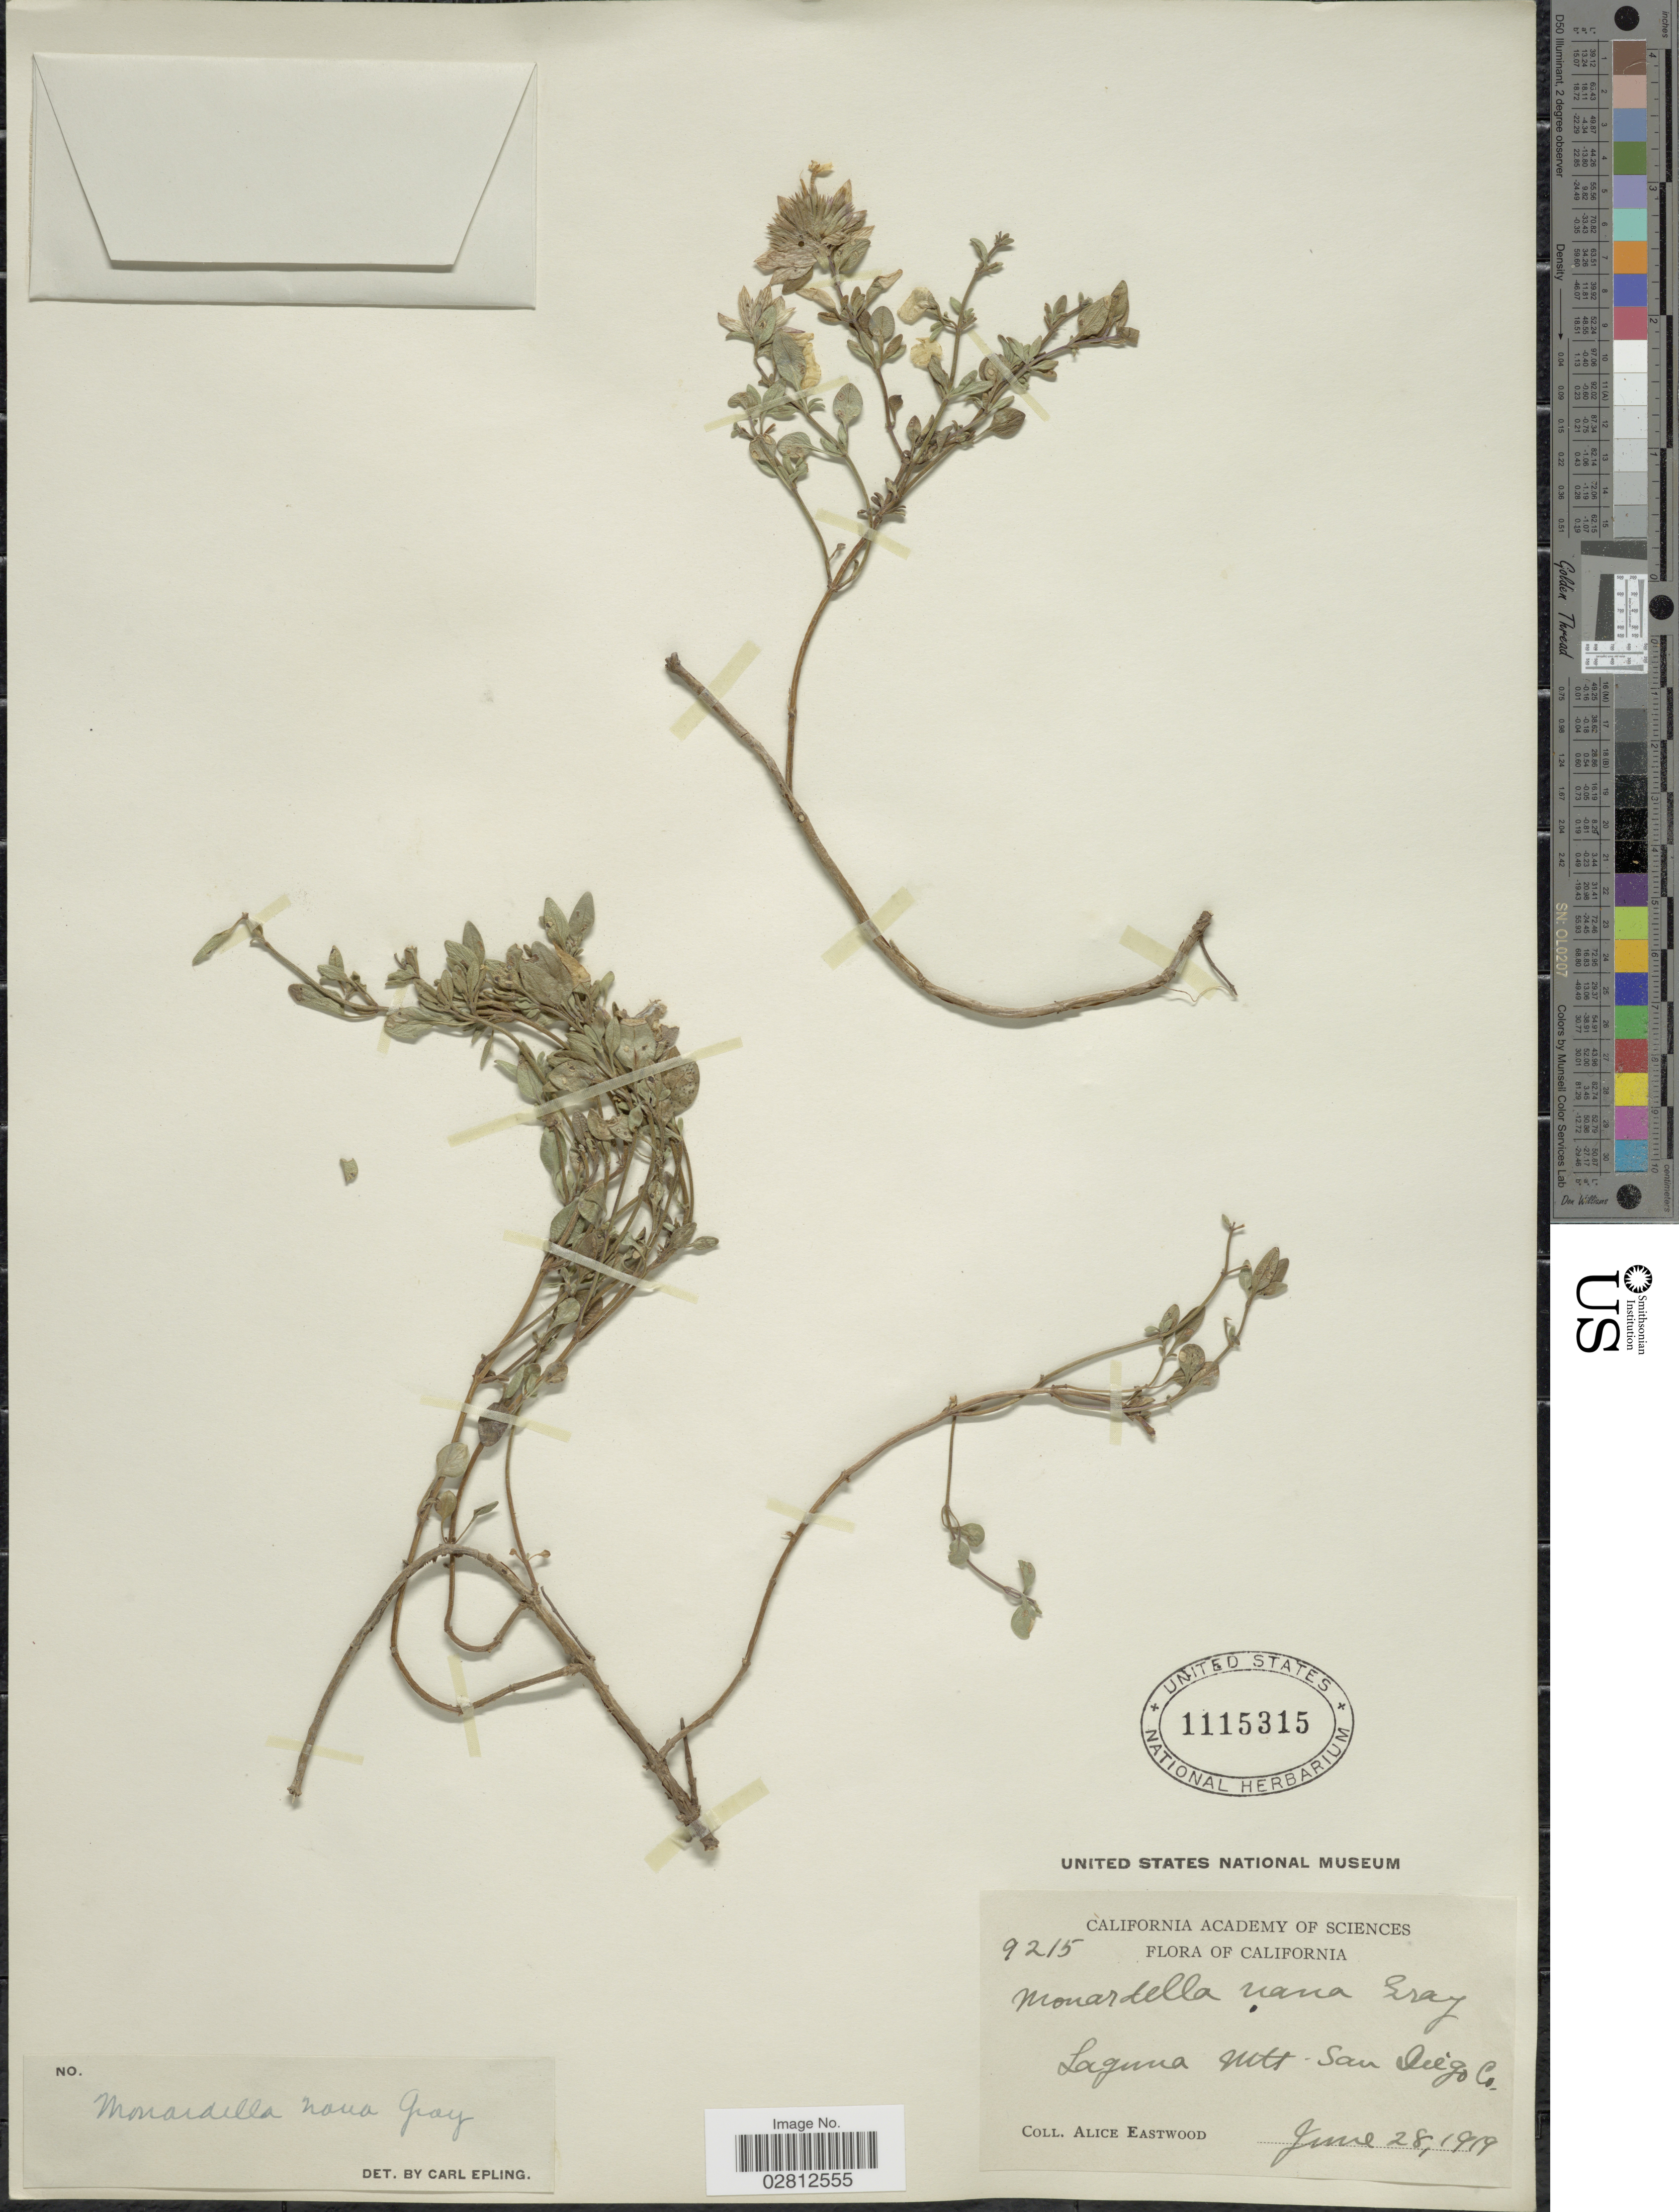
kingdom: Plantae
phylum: Tracheophyta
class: Magnoliopsida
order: Lamiales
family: Lamiaceae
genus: Monardella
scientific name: Monardella nana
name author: A. Gray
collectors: A. Eastwood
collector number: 9215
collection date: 1919-06-28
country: United States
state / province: California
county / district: San Diego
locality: Laguna Mt-San Diego Co.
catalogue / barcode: US 1115315